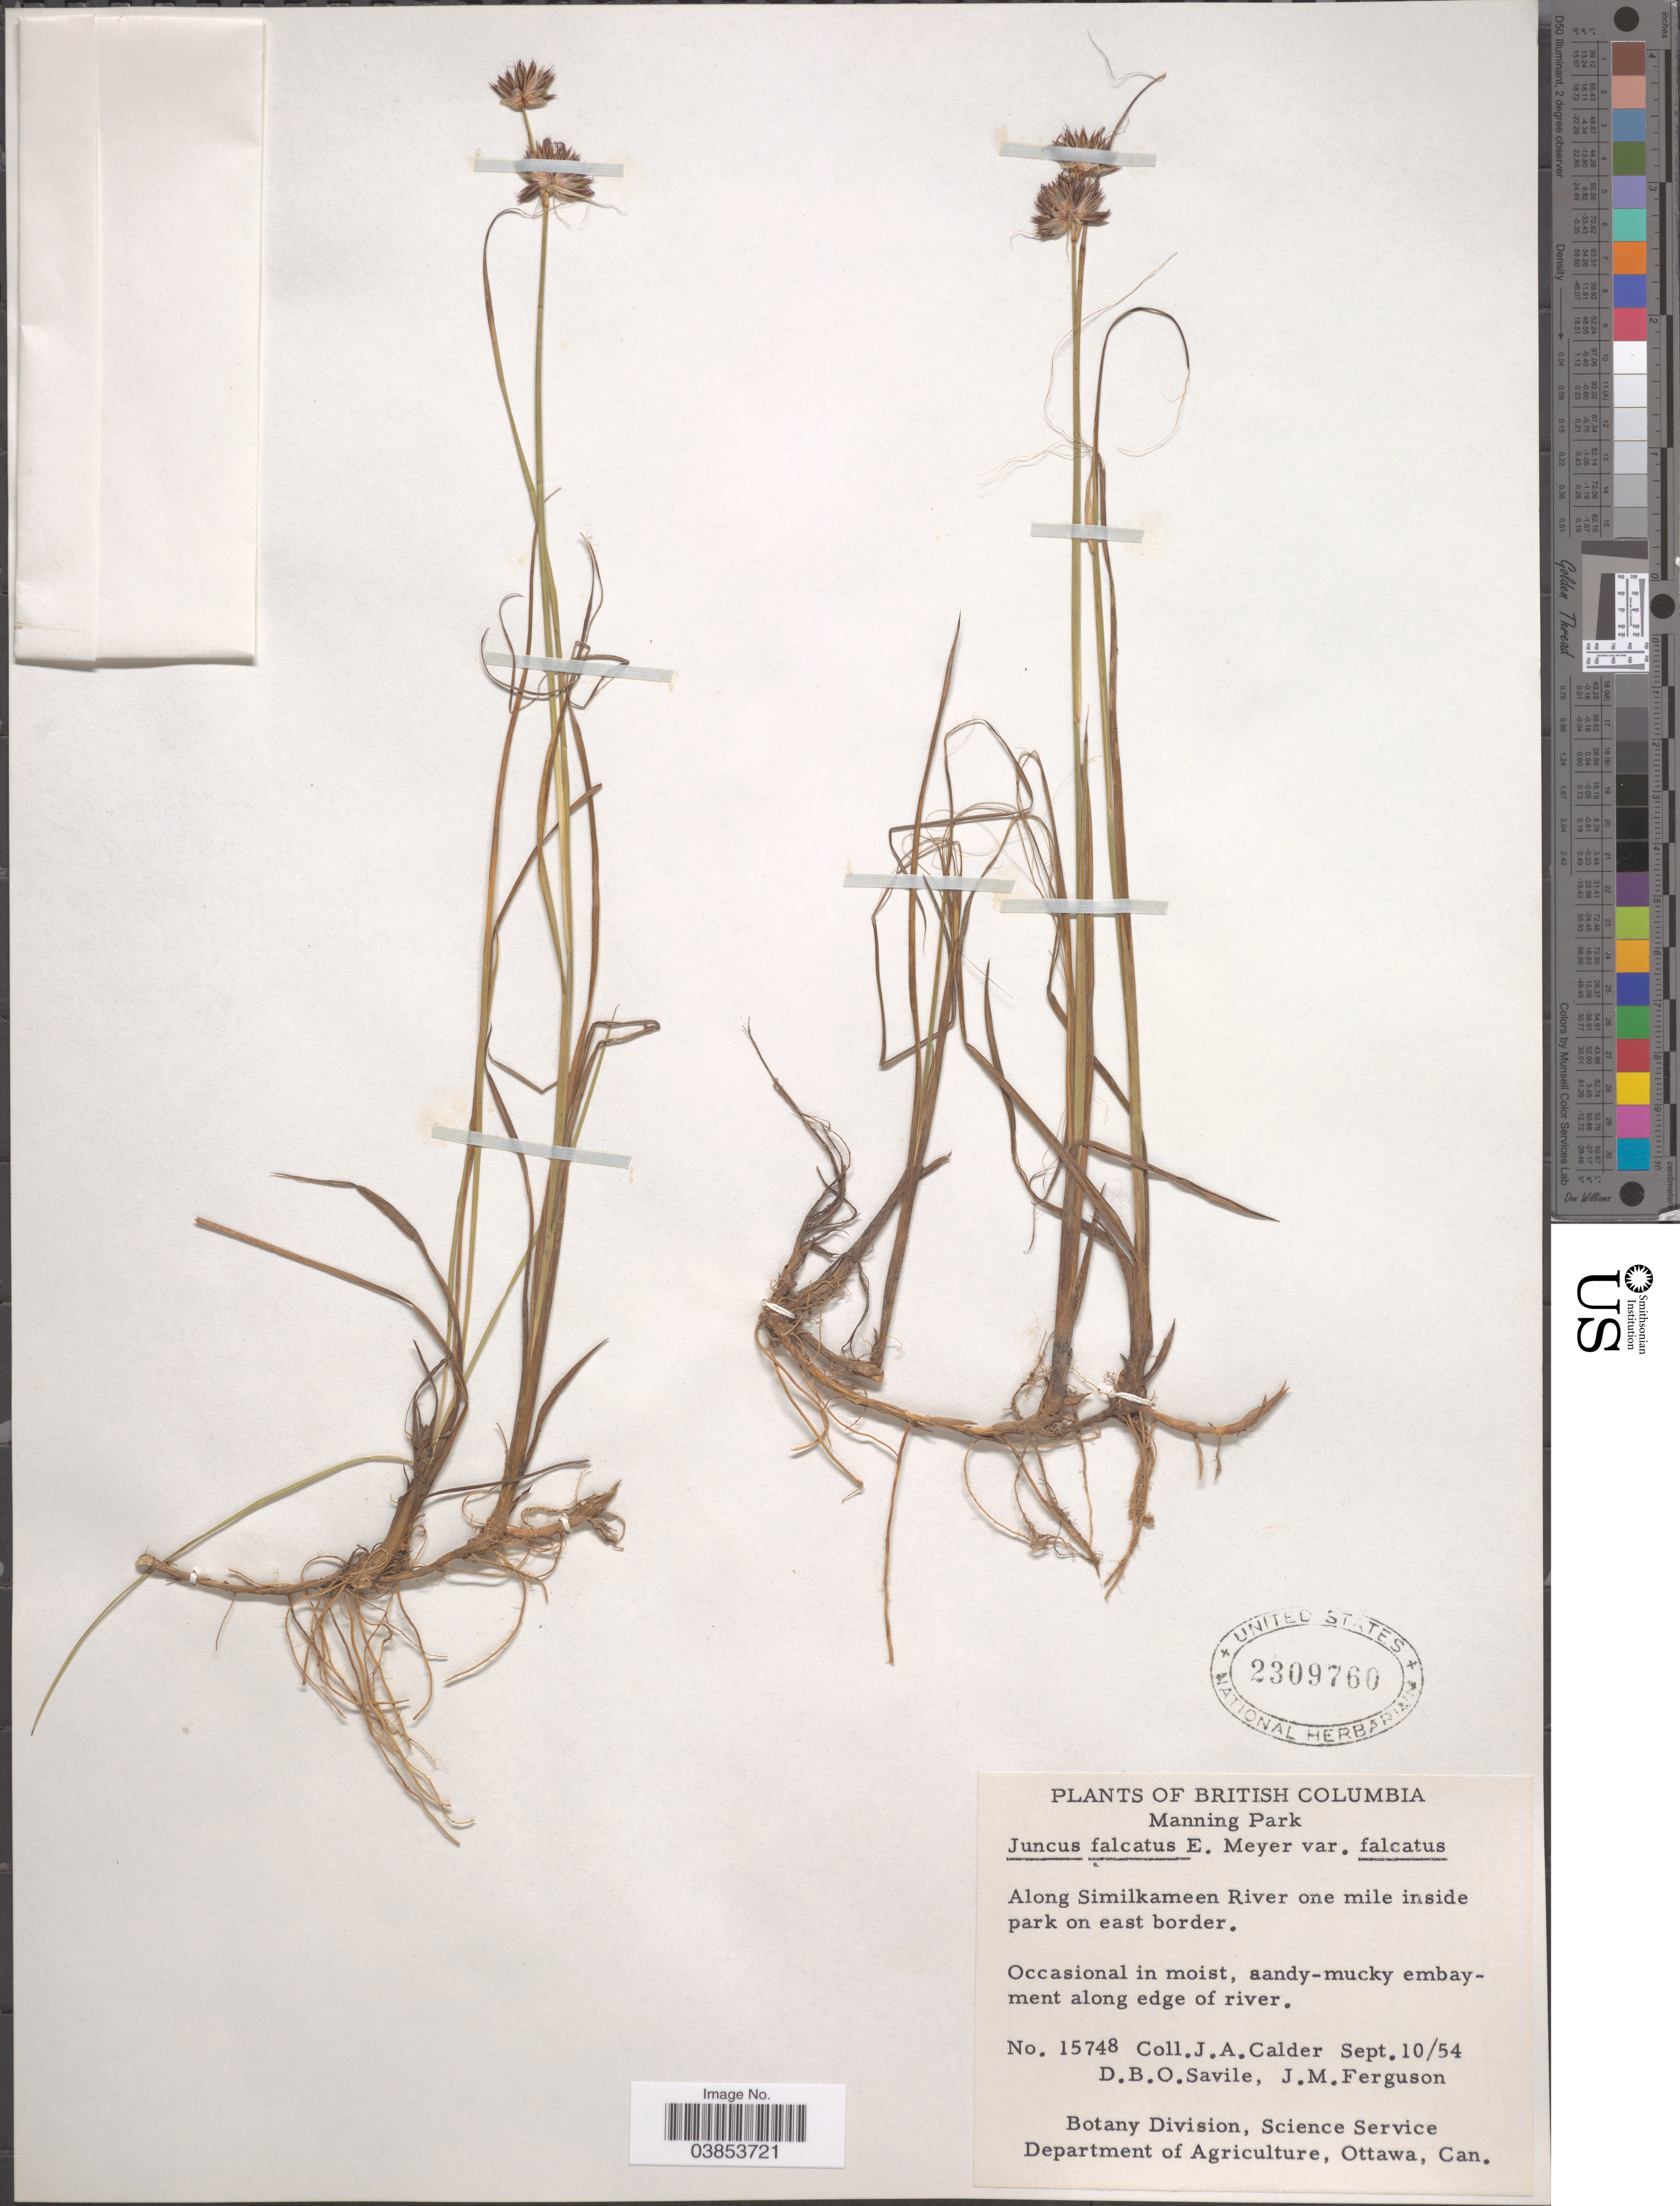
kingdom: Plantae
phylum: Tracheophyta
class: Liliopsida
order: Poales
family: Juncaceae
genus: Juncus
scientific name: Juncus falcatus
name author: E. Mey.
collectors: J. A. Calder, D. Savile & J. M. Ferguson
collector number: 15748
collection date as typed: Transcribed d/m/y: 10/9/54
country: Canada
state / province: British Columbia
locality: Manning Park. Along Similkameen River one mile inside park on east border.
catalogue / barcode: US 2309760